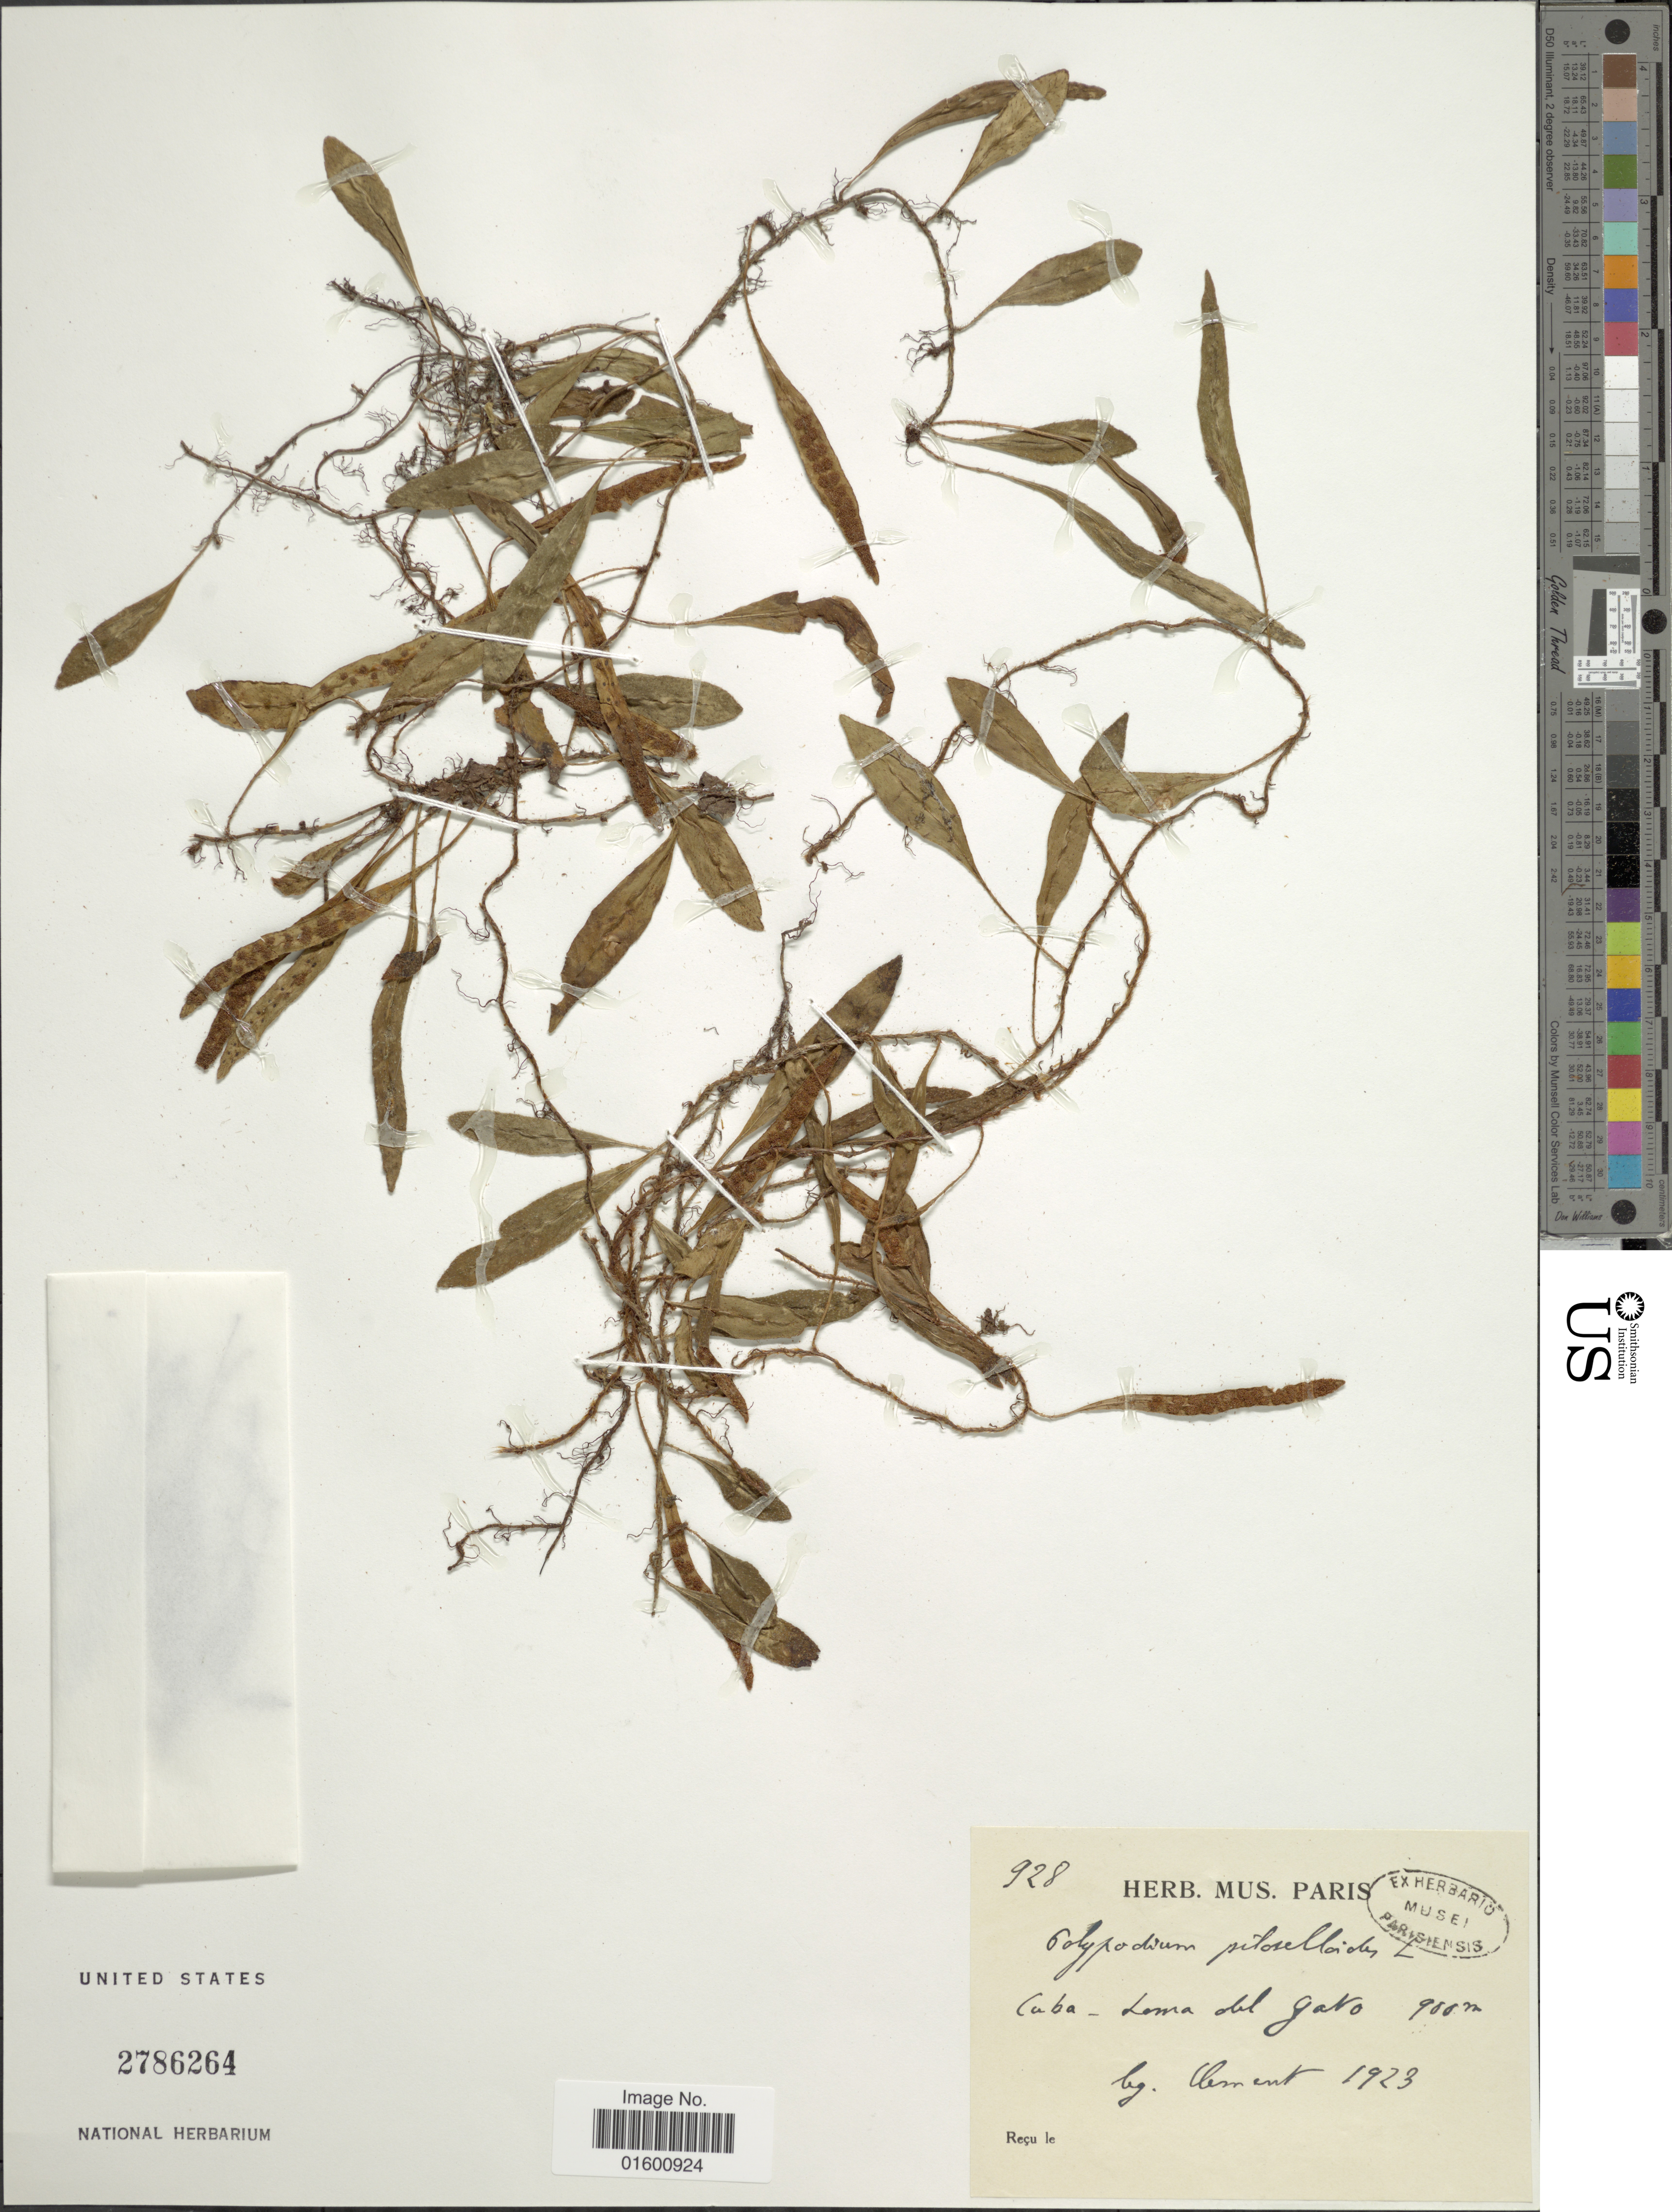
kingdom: Plantae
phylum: Tracheophyta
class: Polypodiopsida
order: Polypodiales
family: Polypodiaceae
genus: Microgramma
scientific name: Microgramma piloselloides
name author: (L.) Copel.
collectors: Clément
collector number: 928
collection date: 1923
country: Cuba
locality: Loma del Gato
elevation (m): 900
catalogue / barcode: US 2786264